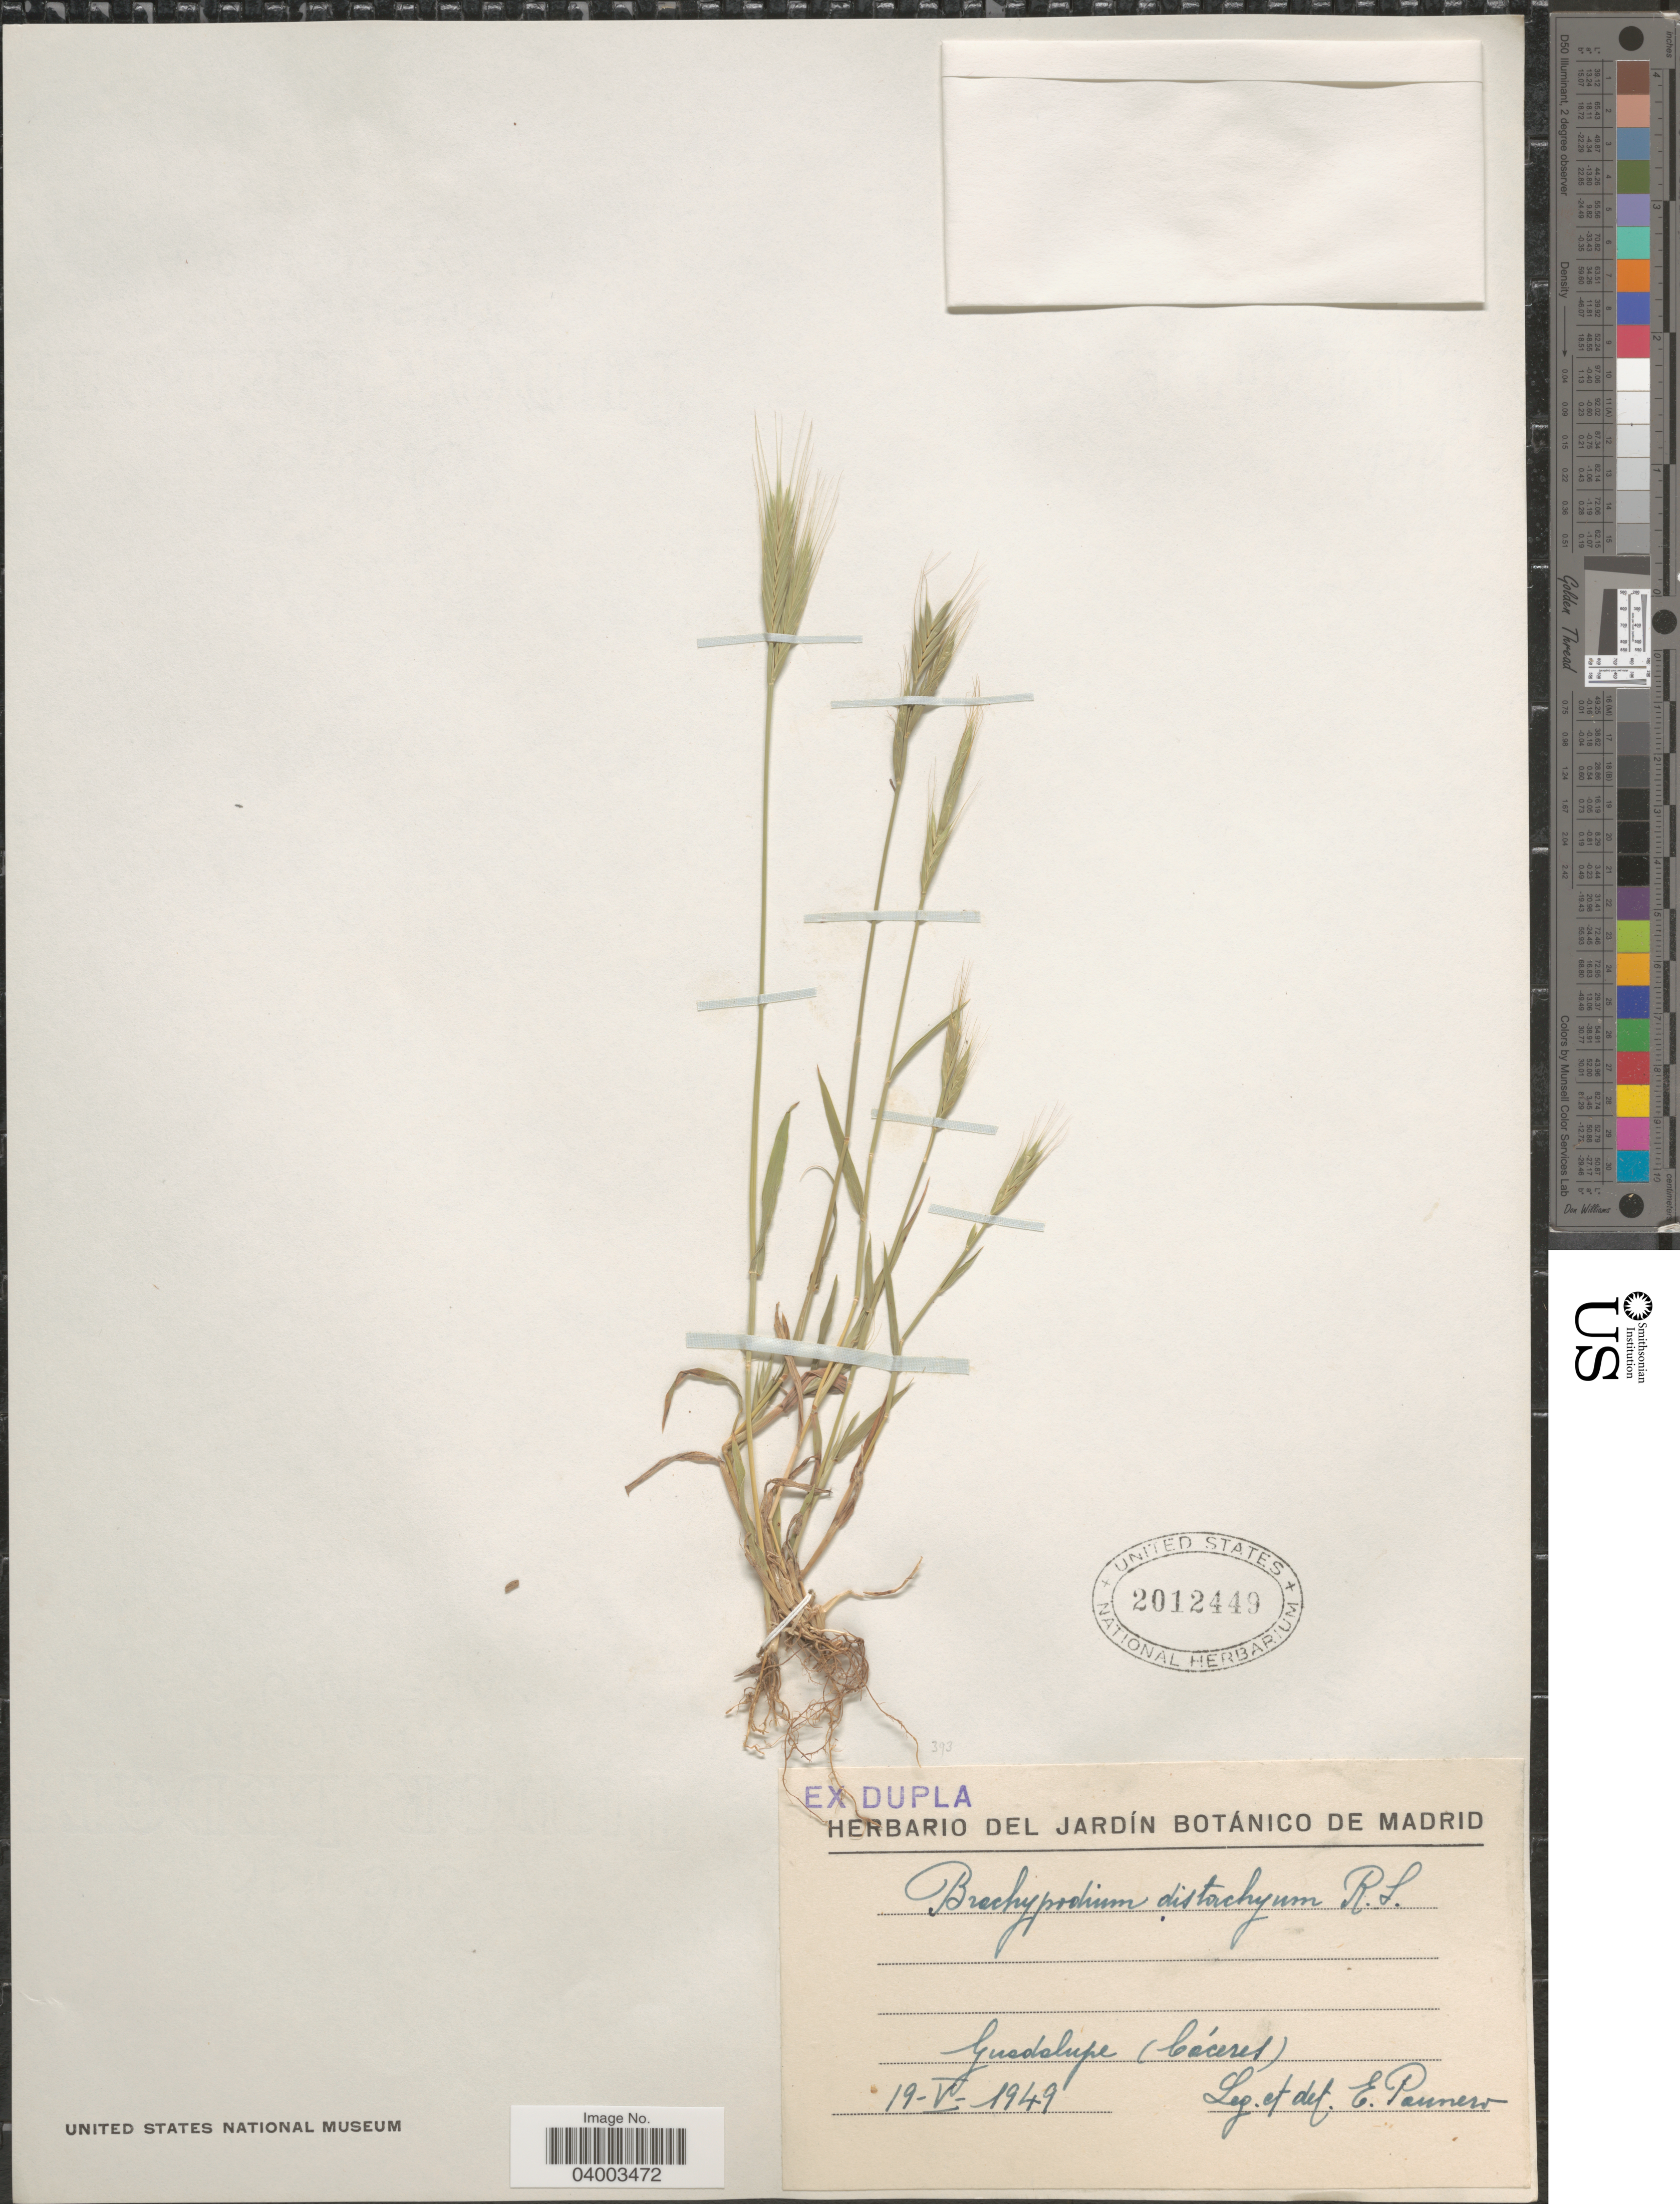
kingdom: Plantae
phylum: Tracheophyta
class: Liliopsida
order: Poales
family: Poaceae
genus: Brachypodium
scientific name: Brachypodium distachyon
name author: (L.) P. Beauv.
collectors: E. Paunero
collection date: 1949-05-19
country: Spain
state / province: Extremadura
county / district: Cáceres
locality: Guadalupe (Cáceres).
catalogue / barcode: US 2012449